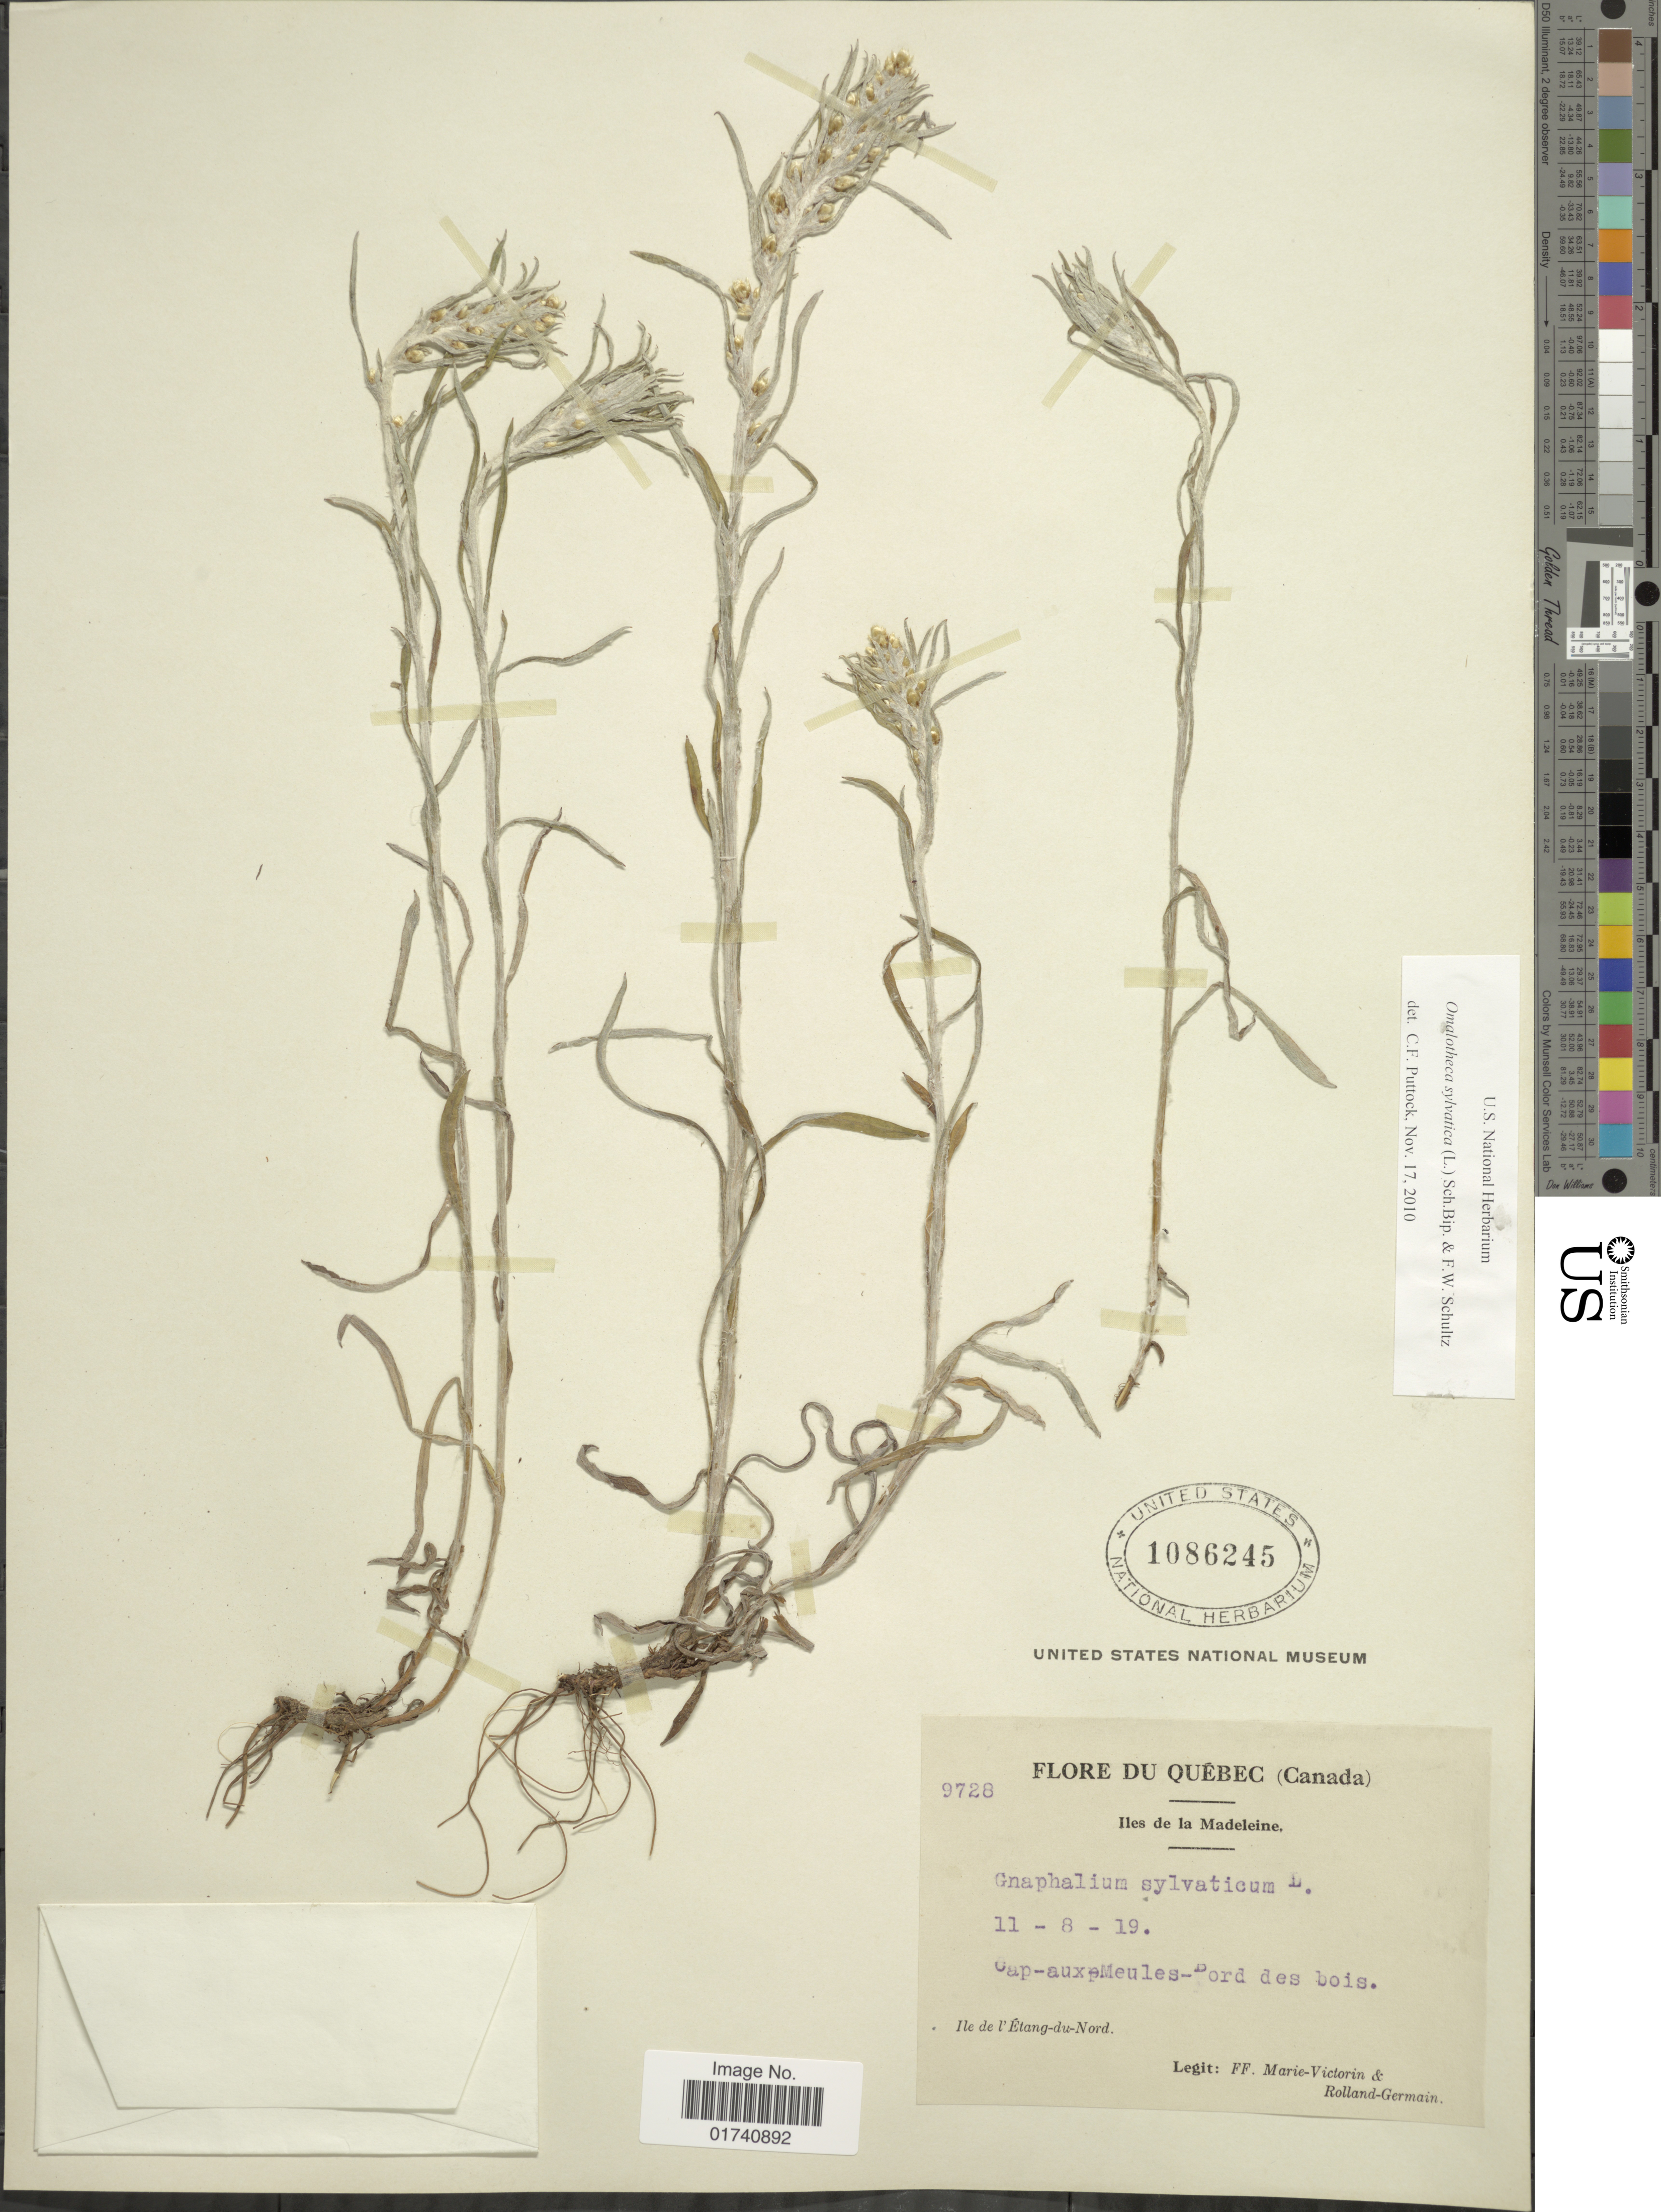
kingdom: Plantae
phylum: Tracheophyta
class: Magnoliopsida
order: Asterales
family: Asteraceae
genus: Omalotheca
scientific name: Omalotheca sylvatica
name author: (L.) Sch. Bip. & F.W. Schultz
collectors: F. Marie-Victorin & Rolland-Germain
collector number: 9728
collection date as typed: Transcribed d/m/y: 11/8/19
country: Canada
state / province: Quebec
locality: Iles de la Madeleine. Cap-aux-Meules-Bord des bois. Ile de l'Etang-du-Nord.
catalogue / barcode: US 1086245